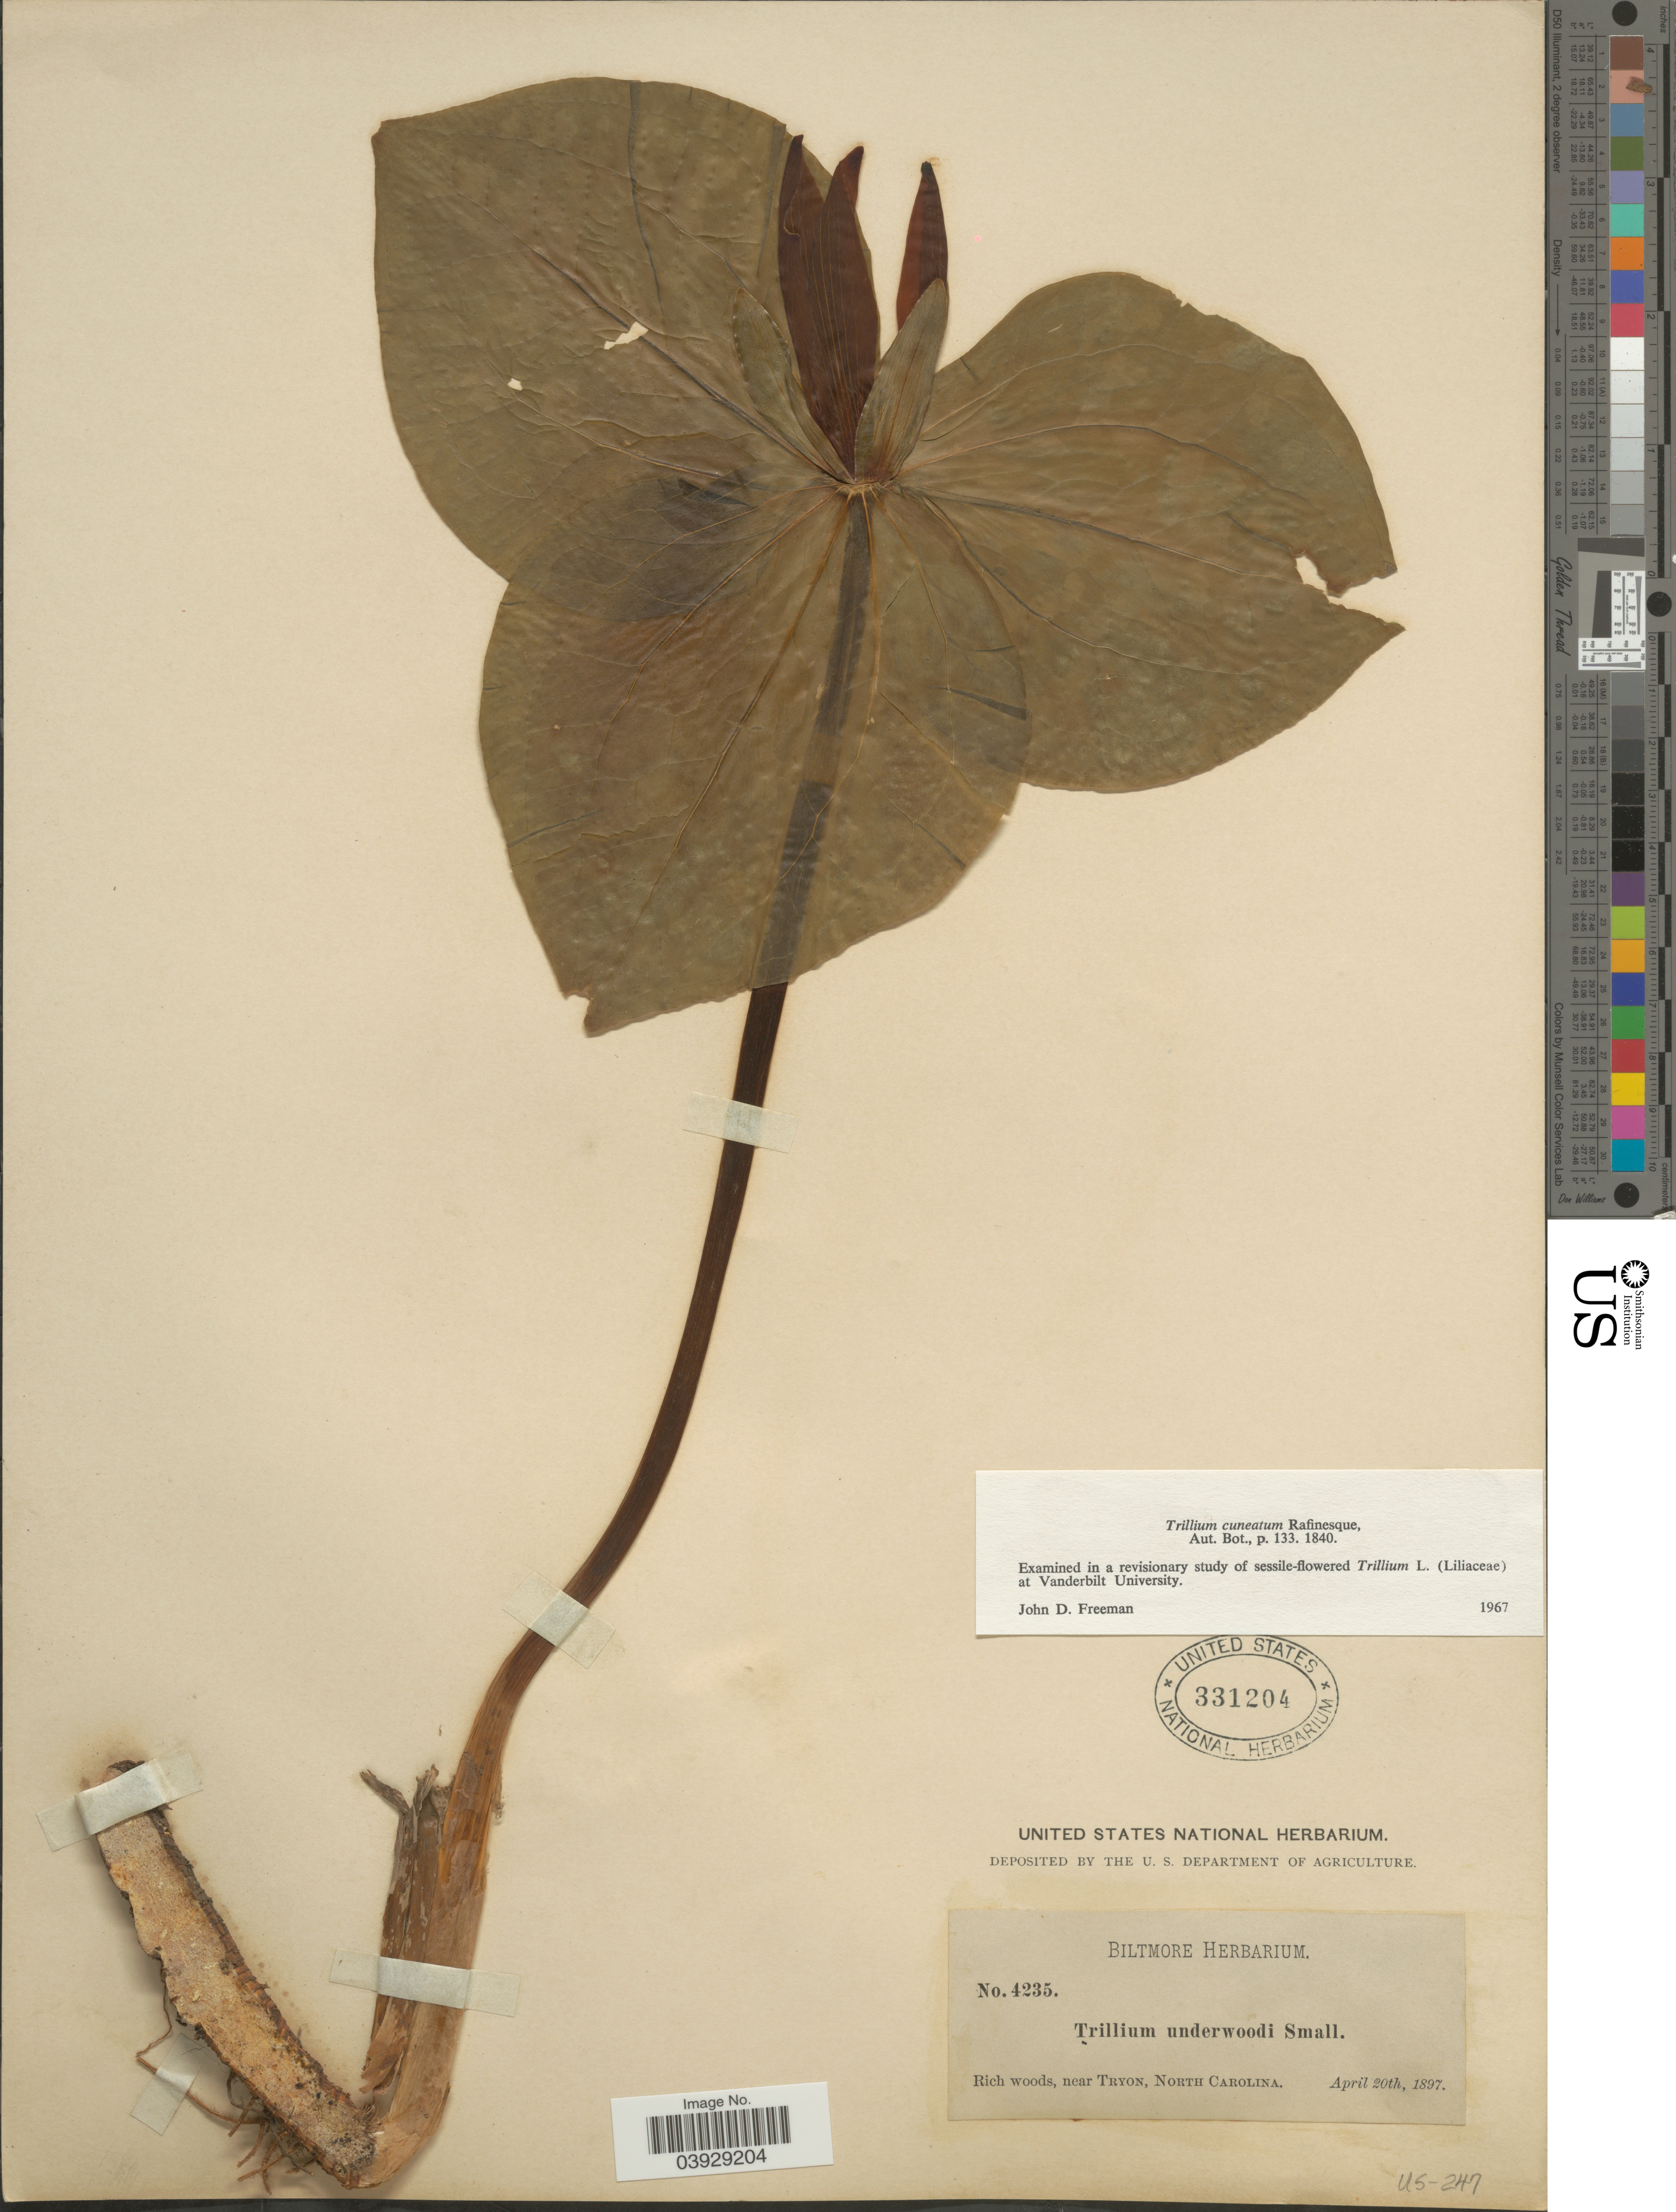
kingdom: Plantae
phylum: Tracheophyta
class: Liliopsida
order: Liliales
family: Melanthiaceae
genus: Trillium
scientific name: Trillium cuneatum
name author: Raf.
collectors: ex herb. Biltmore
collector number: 4235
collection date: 1897-04-20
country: United States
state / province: North Carolina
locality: Rich woods, near Tryon.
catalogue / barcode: US 331204